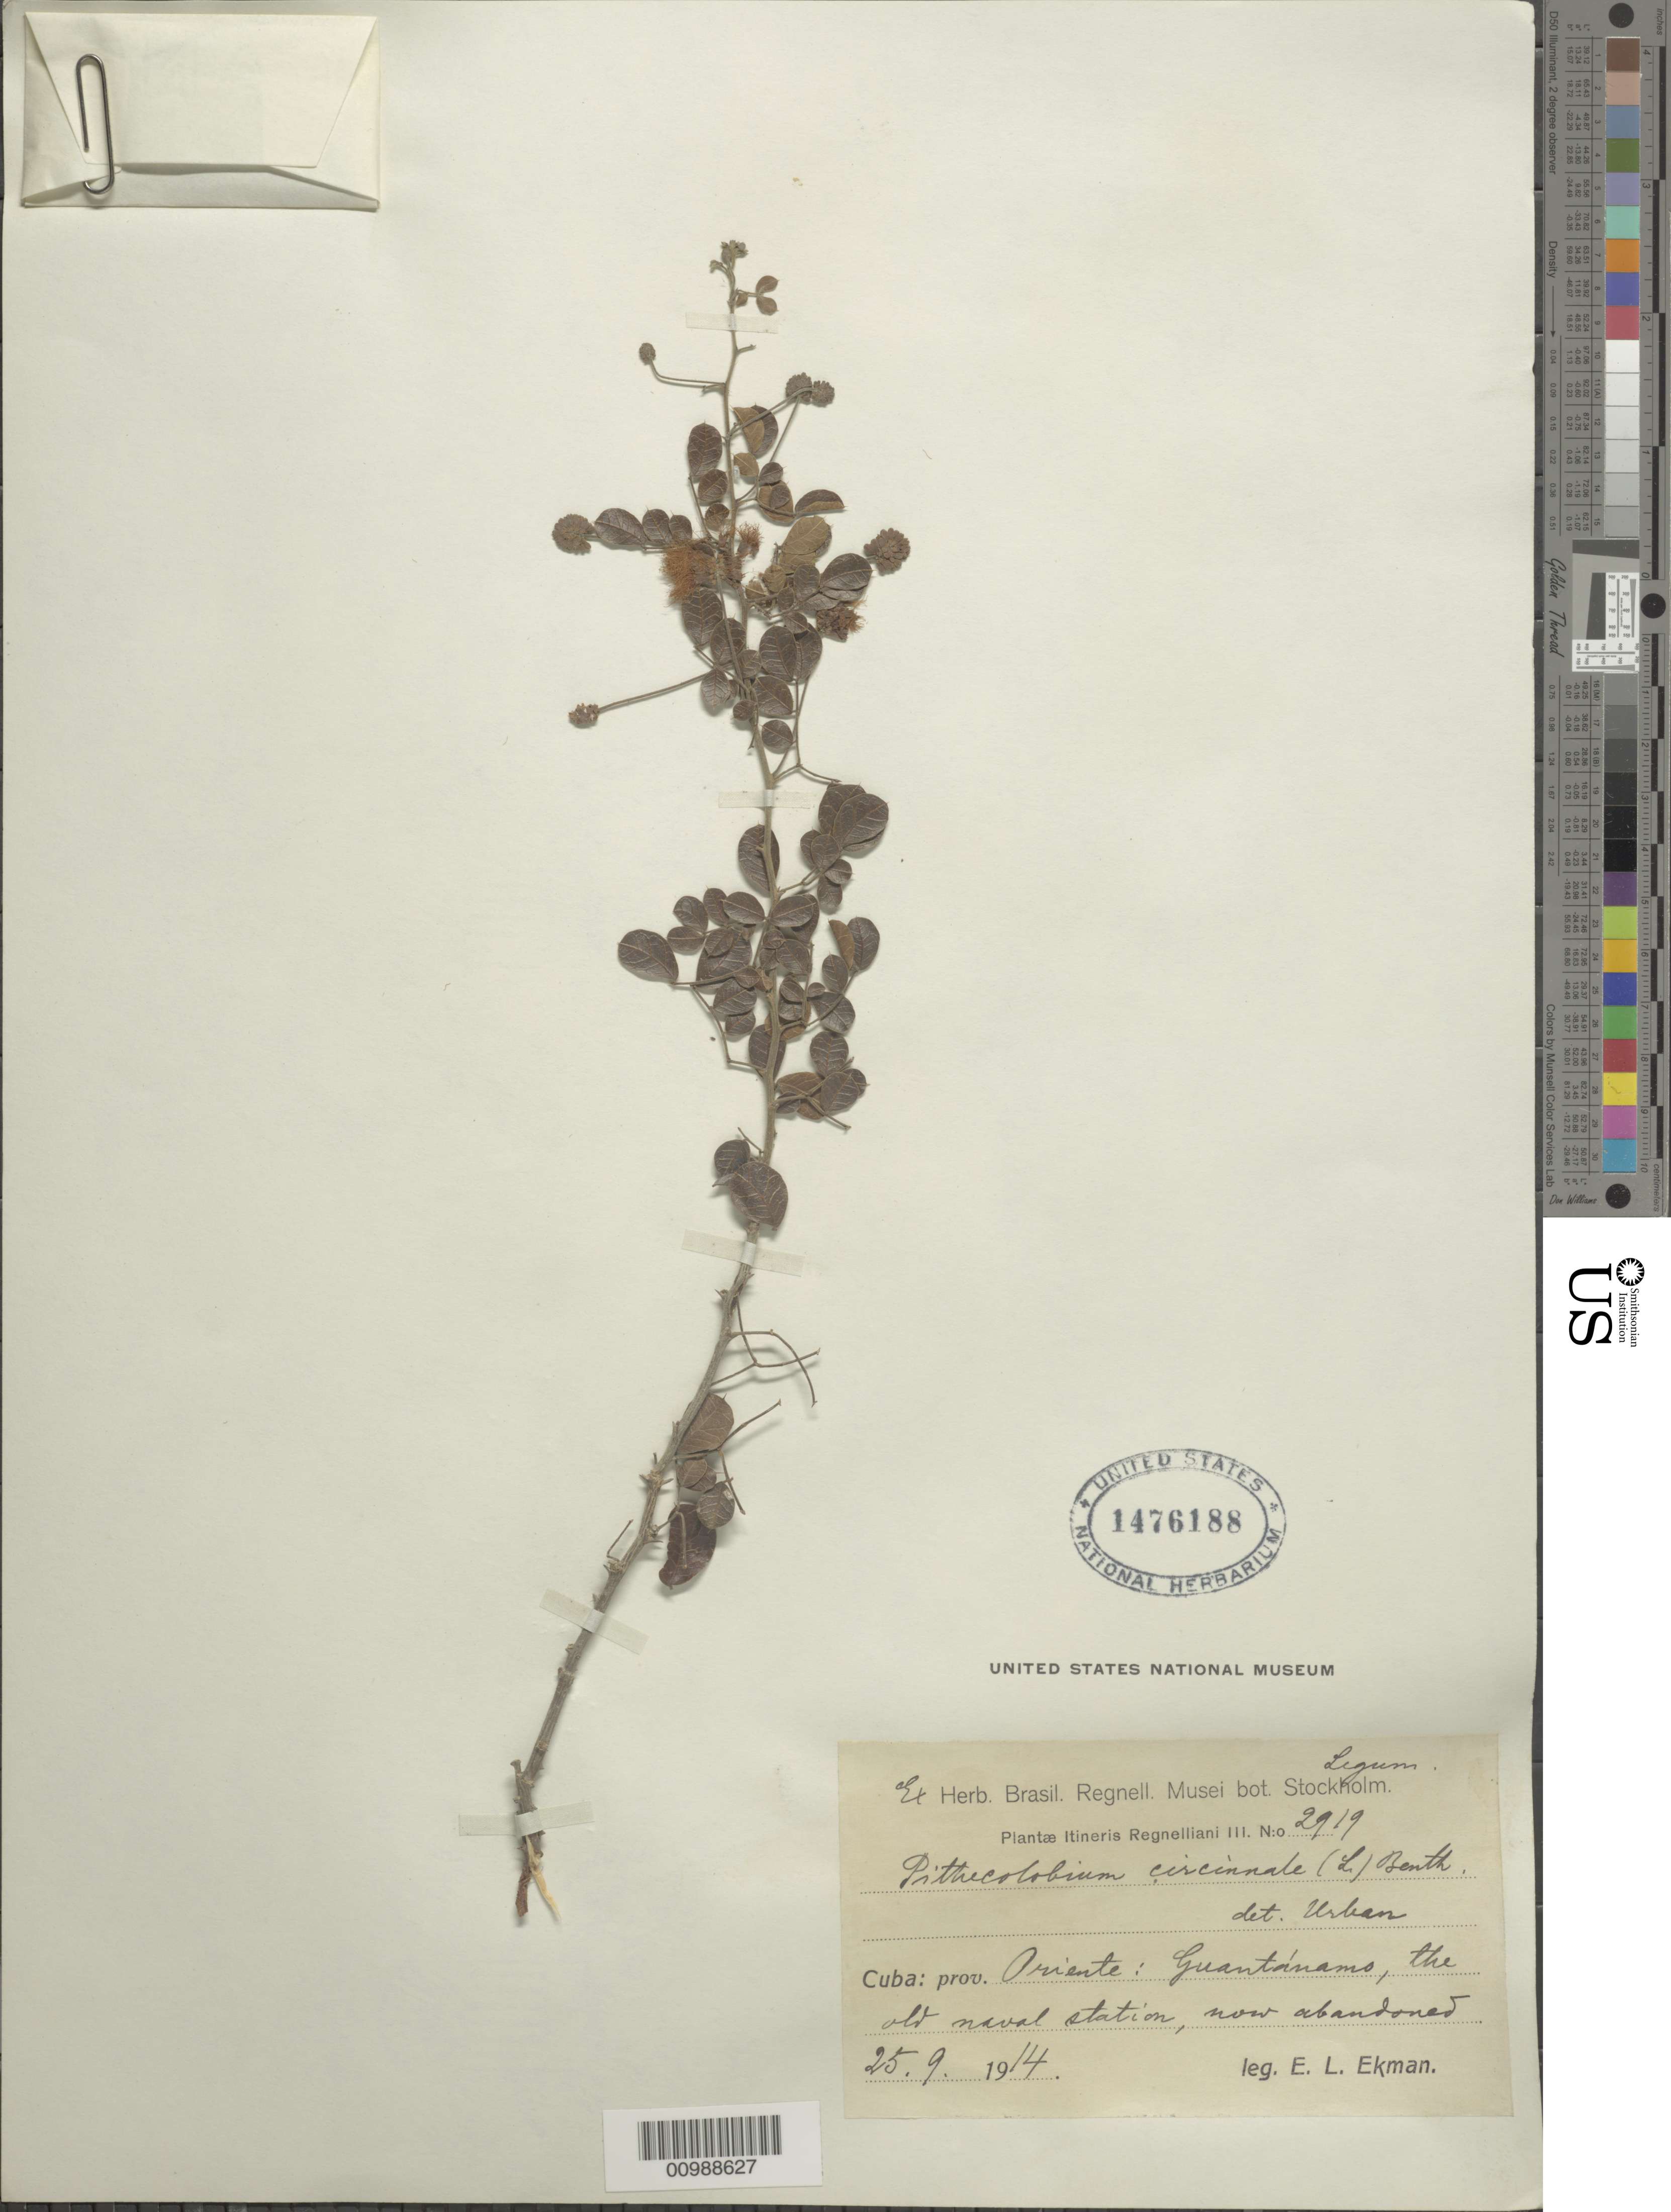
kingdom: Plantae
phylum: Tracheophyta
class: Magnoliopsida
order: Fabales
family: Fabaceae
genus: Pithecellobium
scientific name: Pithecellobium circinale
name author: (L.) Benth.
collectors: E. L. Ekman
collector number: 2919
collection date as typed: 25 Sep 1914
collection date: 1914-09-25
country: Cuba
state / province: Guantanamo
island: Cuba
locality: Guantánamo, the old naval station, now abandoned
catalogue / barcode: US 1476188